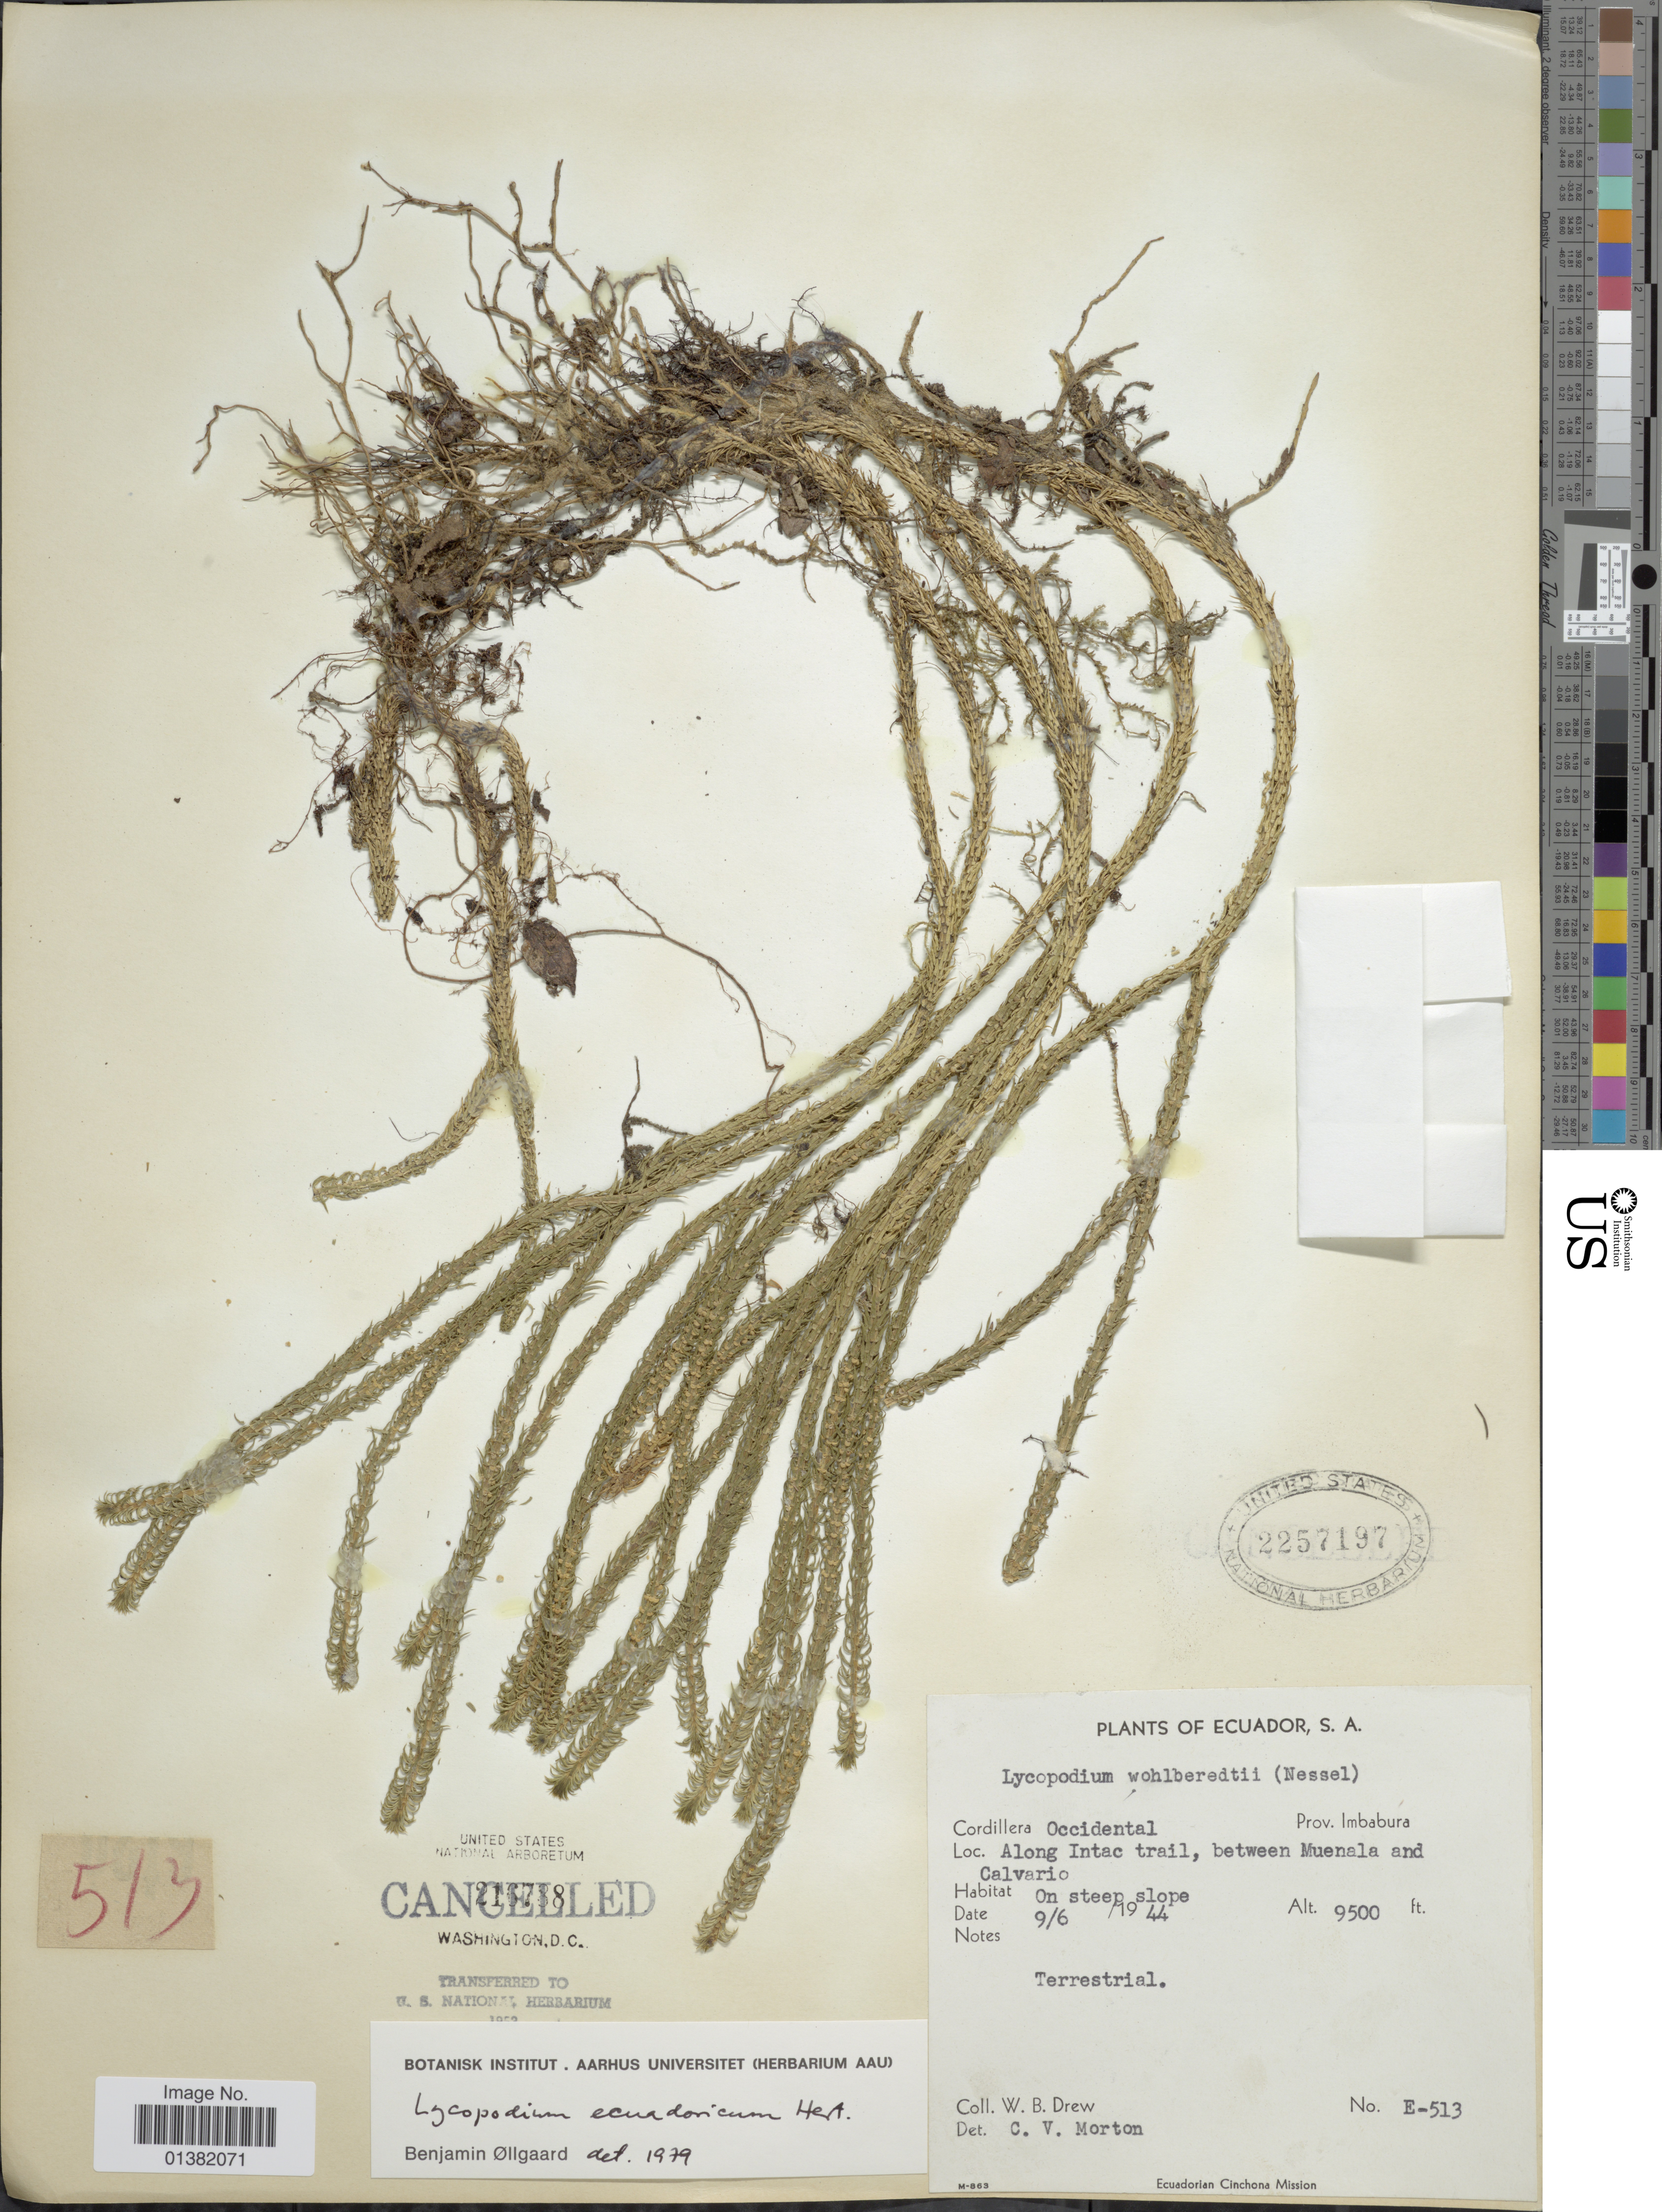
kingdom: Plantae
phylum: Tracheophyta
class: Lycopodiopsida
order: Lycopodiales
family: Lycopodiaceae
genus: Phlegmariurus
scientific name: Phlegmariurus eversus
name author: (Poir.) B. Øllg.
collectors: W. B. Drew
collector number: E-513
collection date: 1944-06-09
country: Ecuador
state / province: Imbabura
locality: Cordillera Occidental. Along Intac trail, between Muenala and Calvario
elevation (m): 2896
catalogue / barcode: US 2257197